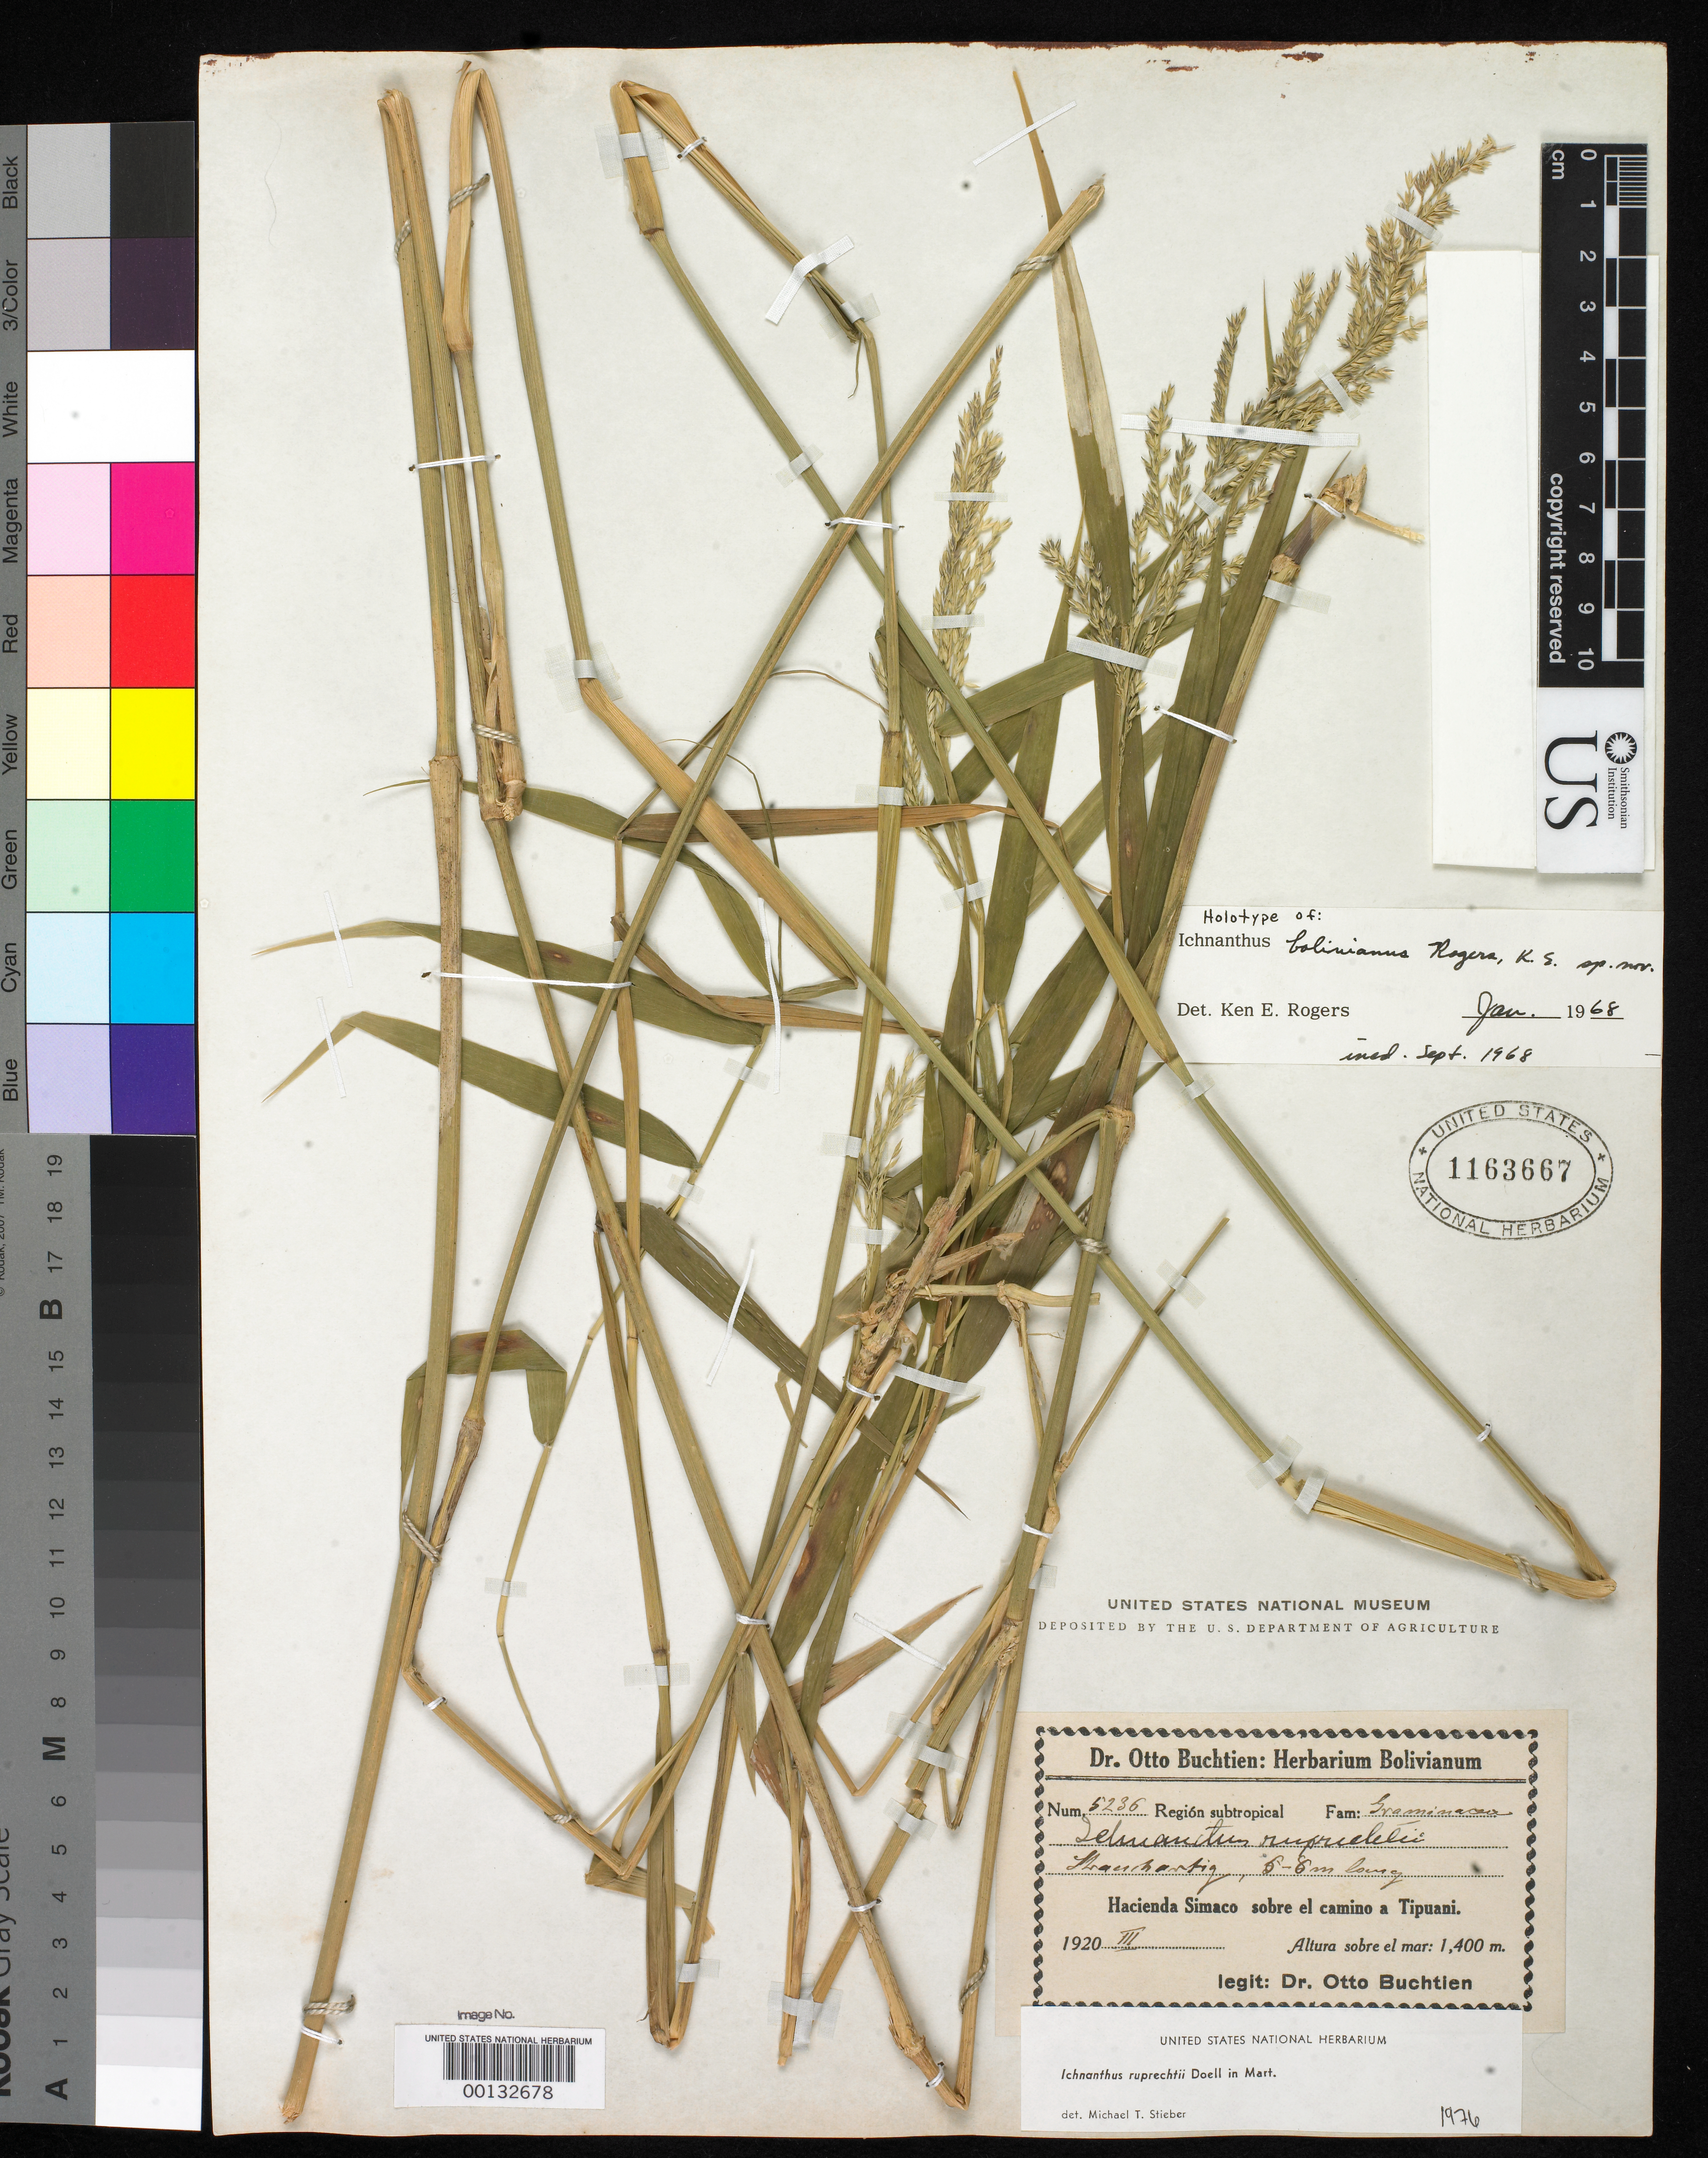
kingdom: Plantae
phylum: Tracheophyta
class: Liliopsida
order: Poales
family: Poaceae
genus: Ichnanthus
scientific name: Ichnanthus bolivianus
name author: Rogers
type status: Holotype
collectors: O. Buchtien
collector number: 5236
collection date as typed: Mar 1920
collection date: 1920-03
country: Bolivia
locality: Hacienda Simaco.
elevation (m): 1400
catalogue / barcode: US 1163667